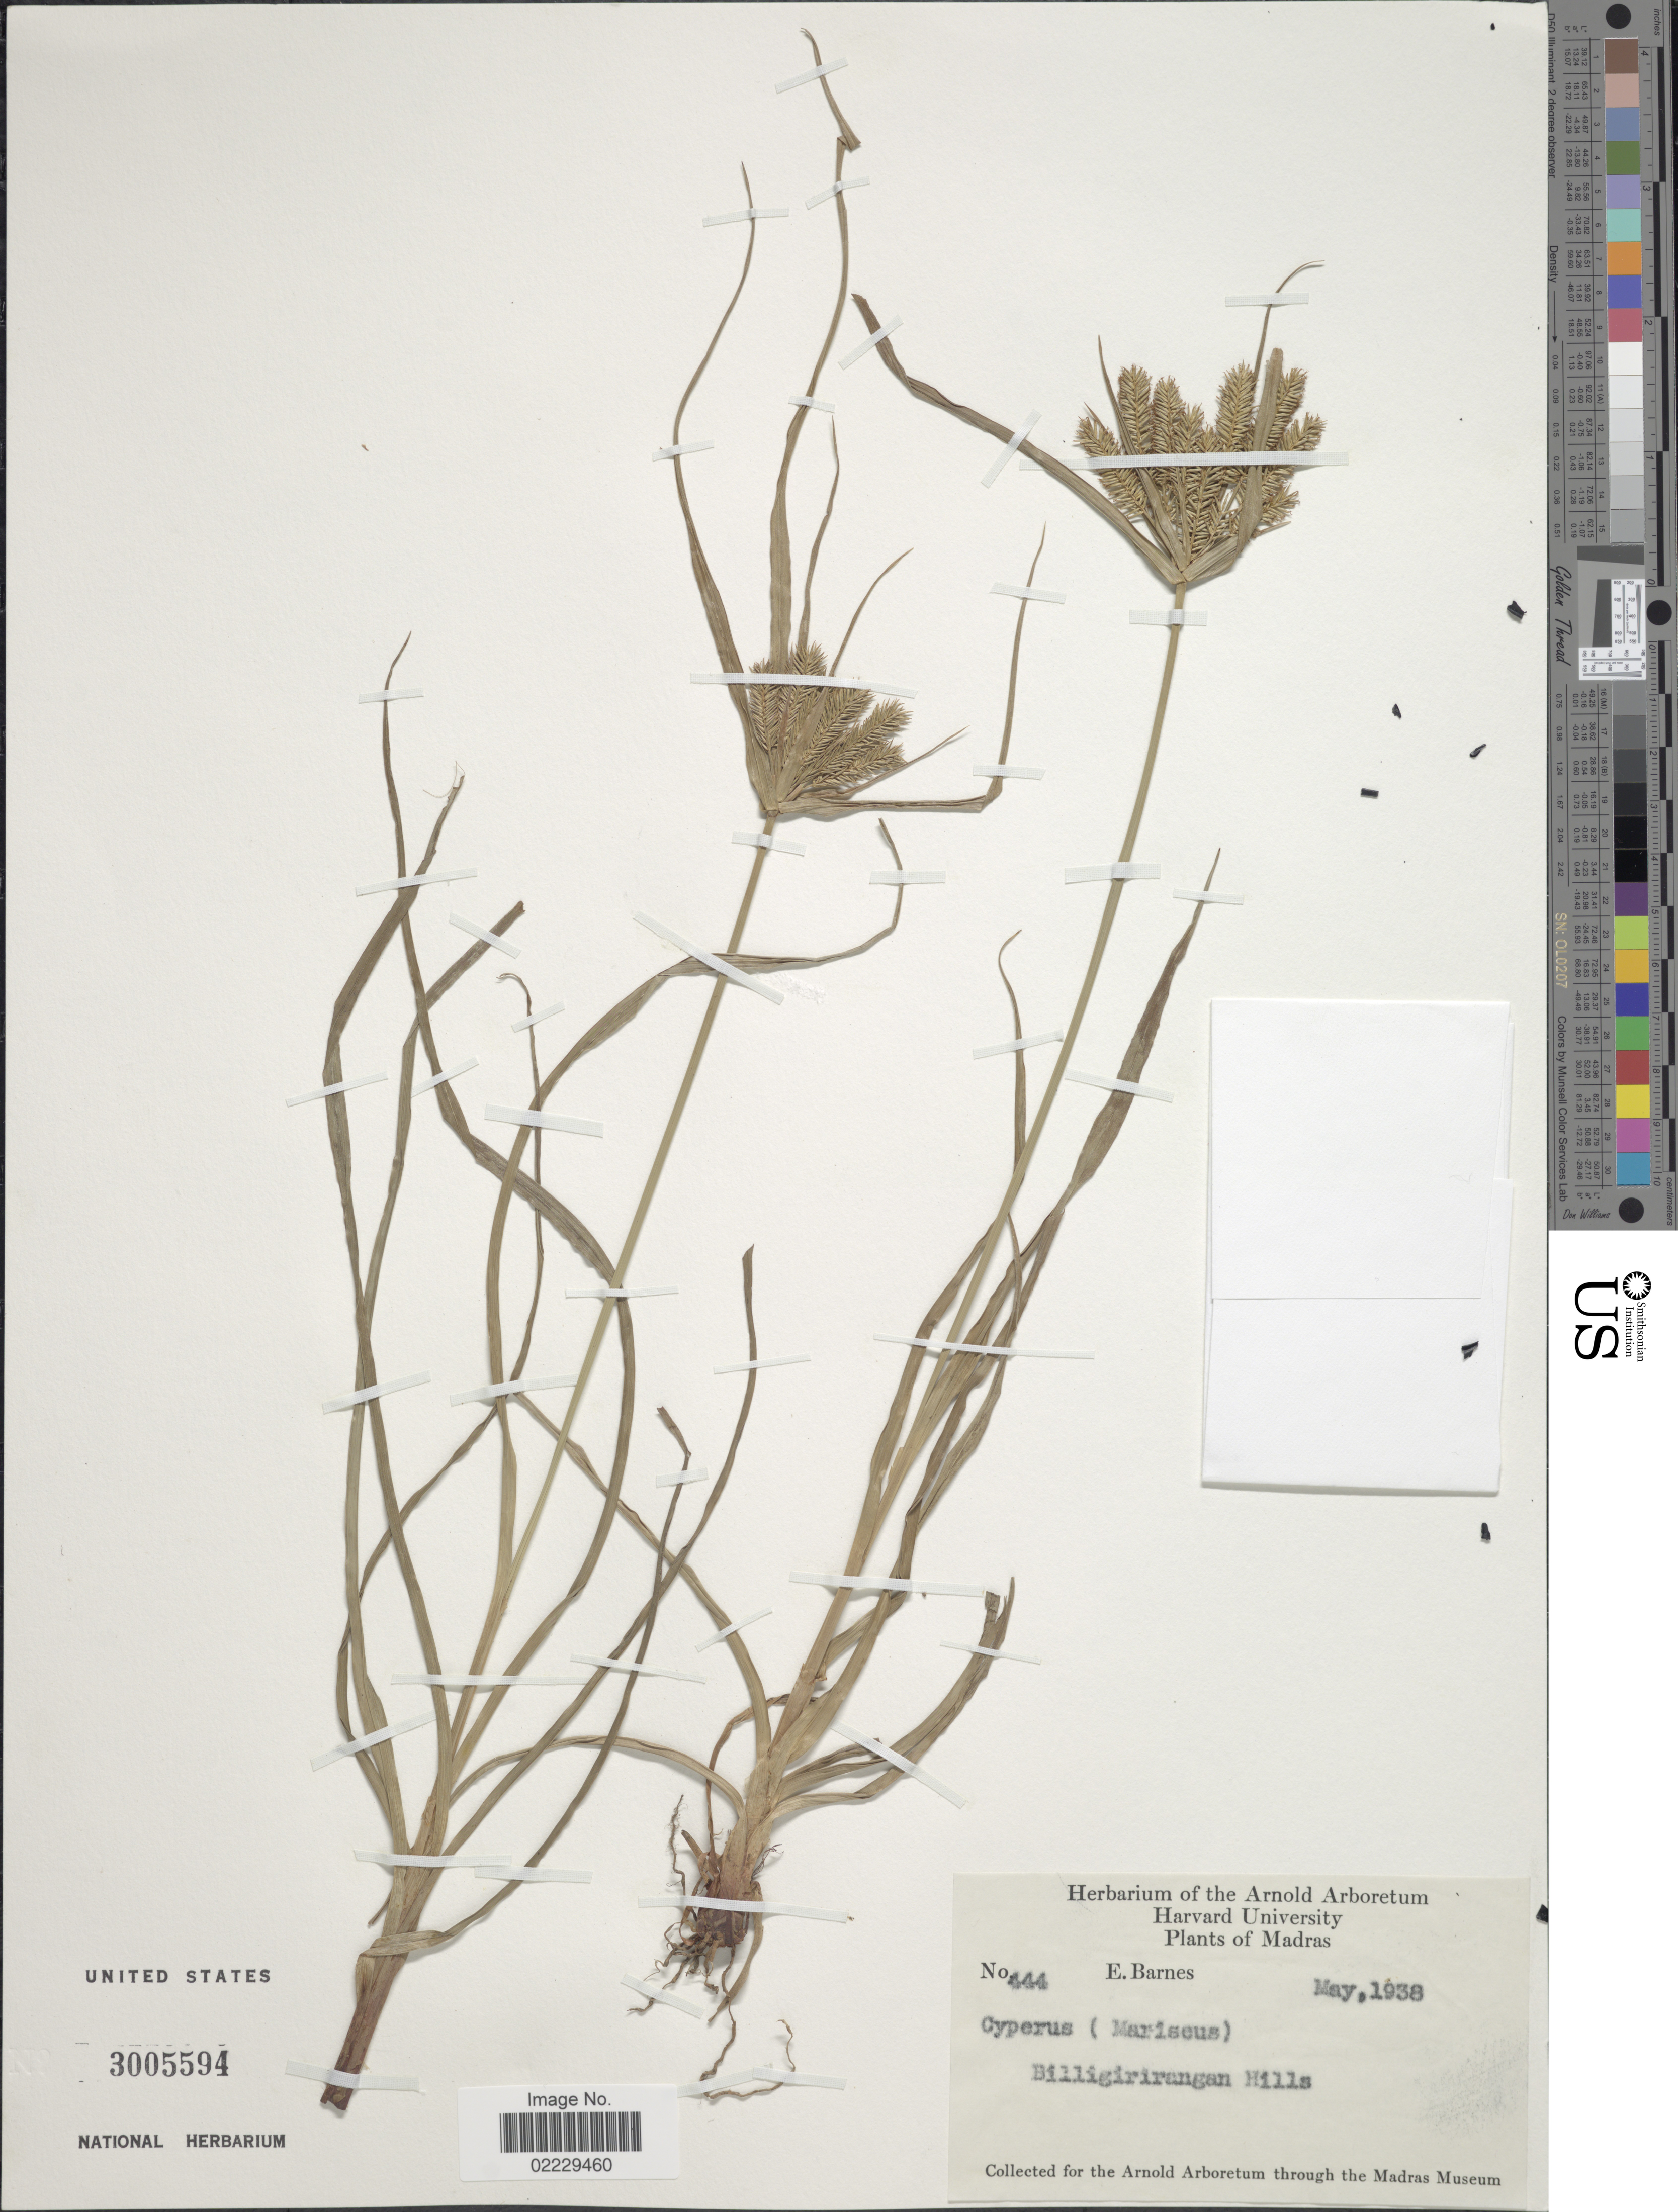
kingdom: Plantae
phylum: Tracheophyta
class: Liliopsida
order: Poales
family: Cyperaceae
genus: Cyperus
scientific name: Cyperus cyperoides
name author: (L.) Kuntze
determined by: Strong, Mark T., (BOT), Smithsonian Institution - National Museum of Natural History (UNITED STATES)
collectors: E. Barnes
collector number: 444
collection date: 1938-05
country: India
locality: Madras, Billigirirangan Hills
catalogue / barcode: US 3005594